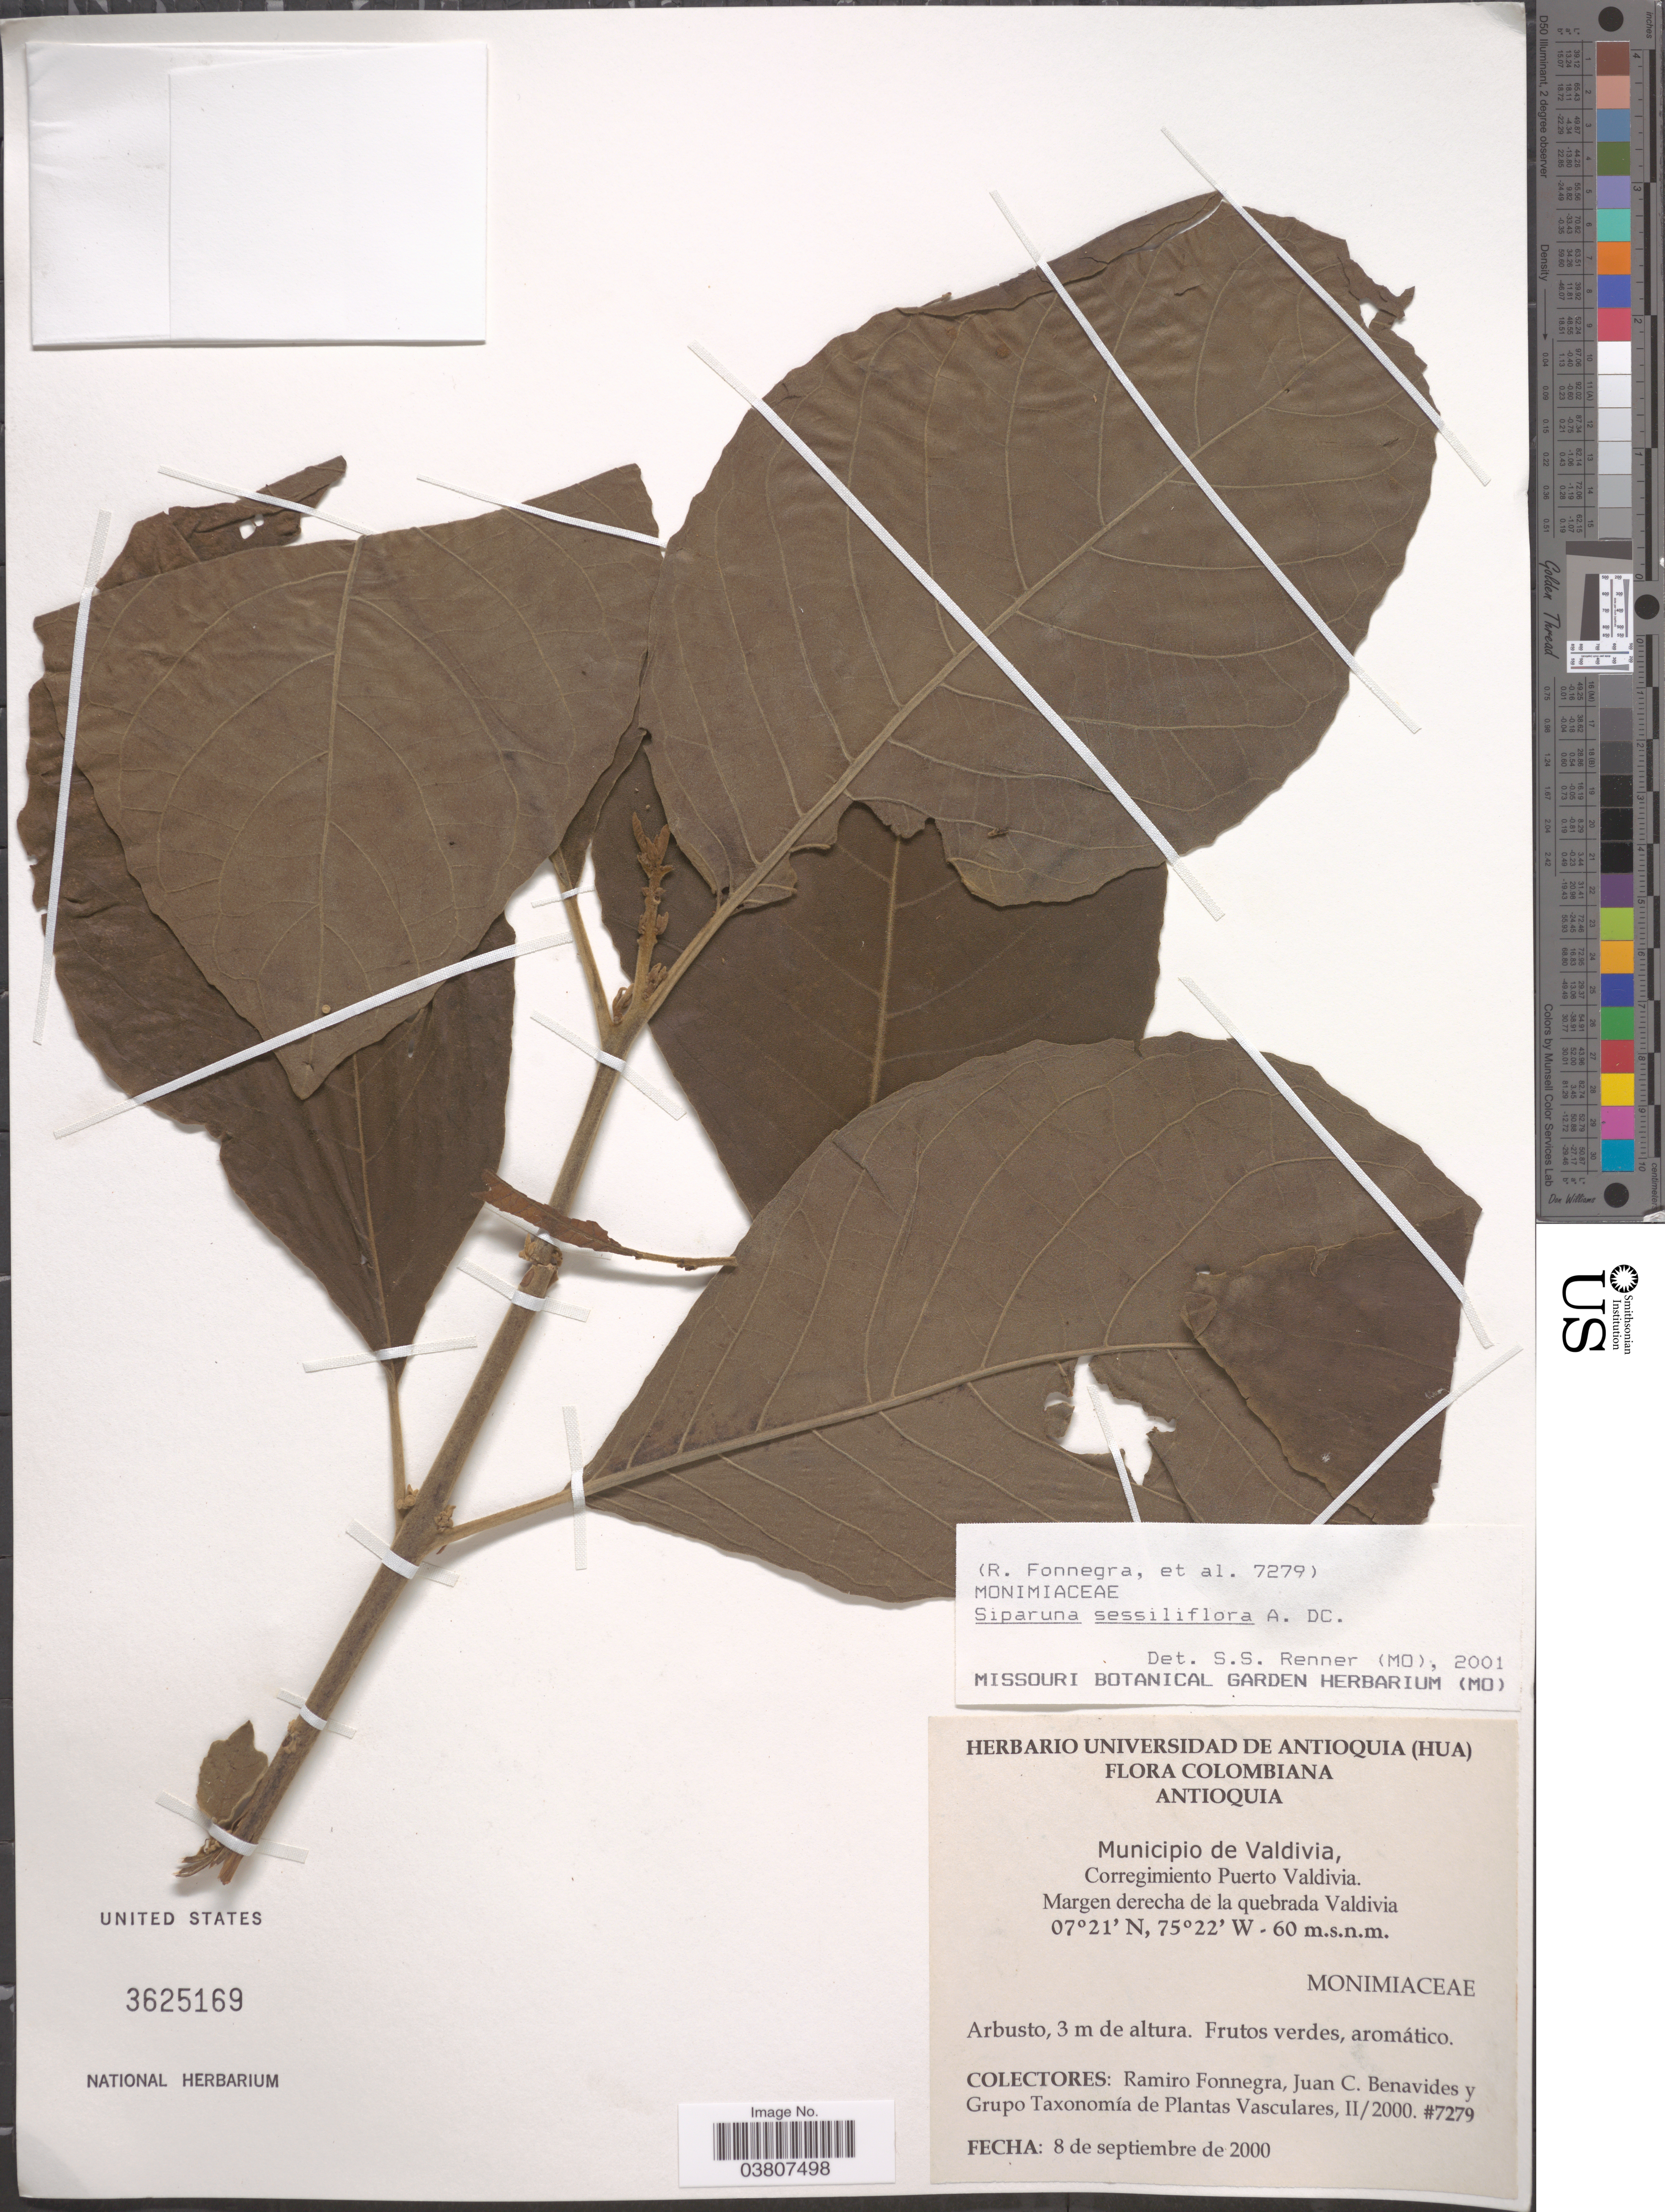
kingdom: Plantae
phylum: Tracheophyta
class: Magnoliopsida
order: Laurales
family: Siparunaceae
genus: Siparuna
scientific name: Siparuna sessiliflora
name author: (Kunth) A. DC.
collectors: R. Fonnegra, J. Benavides & Grupo Taxonomía de Plantas Vasculares II/2000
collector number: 7279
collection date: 2000-09-08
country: Colombia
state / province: Antioquia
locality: Municipio de Valdivia, Corregimiento Puerto Valdivia. Margen derecha de la quebrada Valdivia.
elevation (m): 60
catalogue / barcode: US 3625169